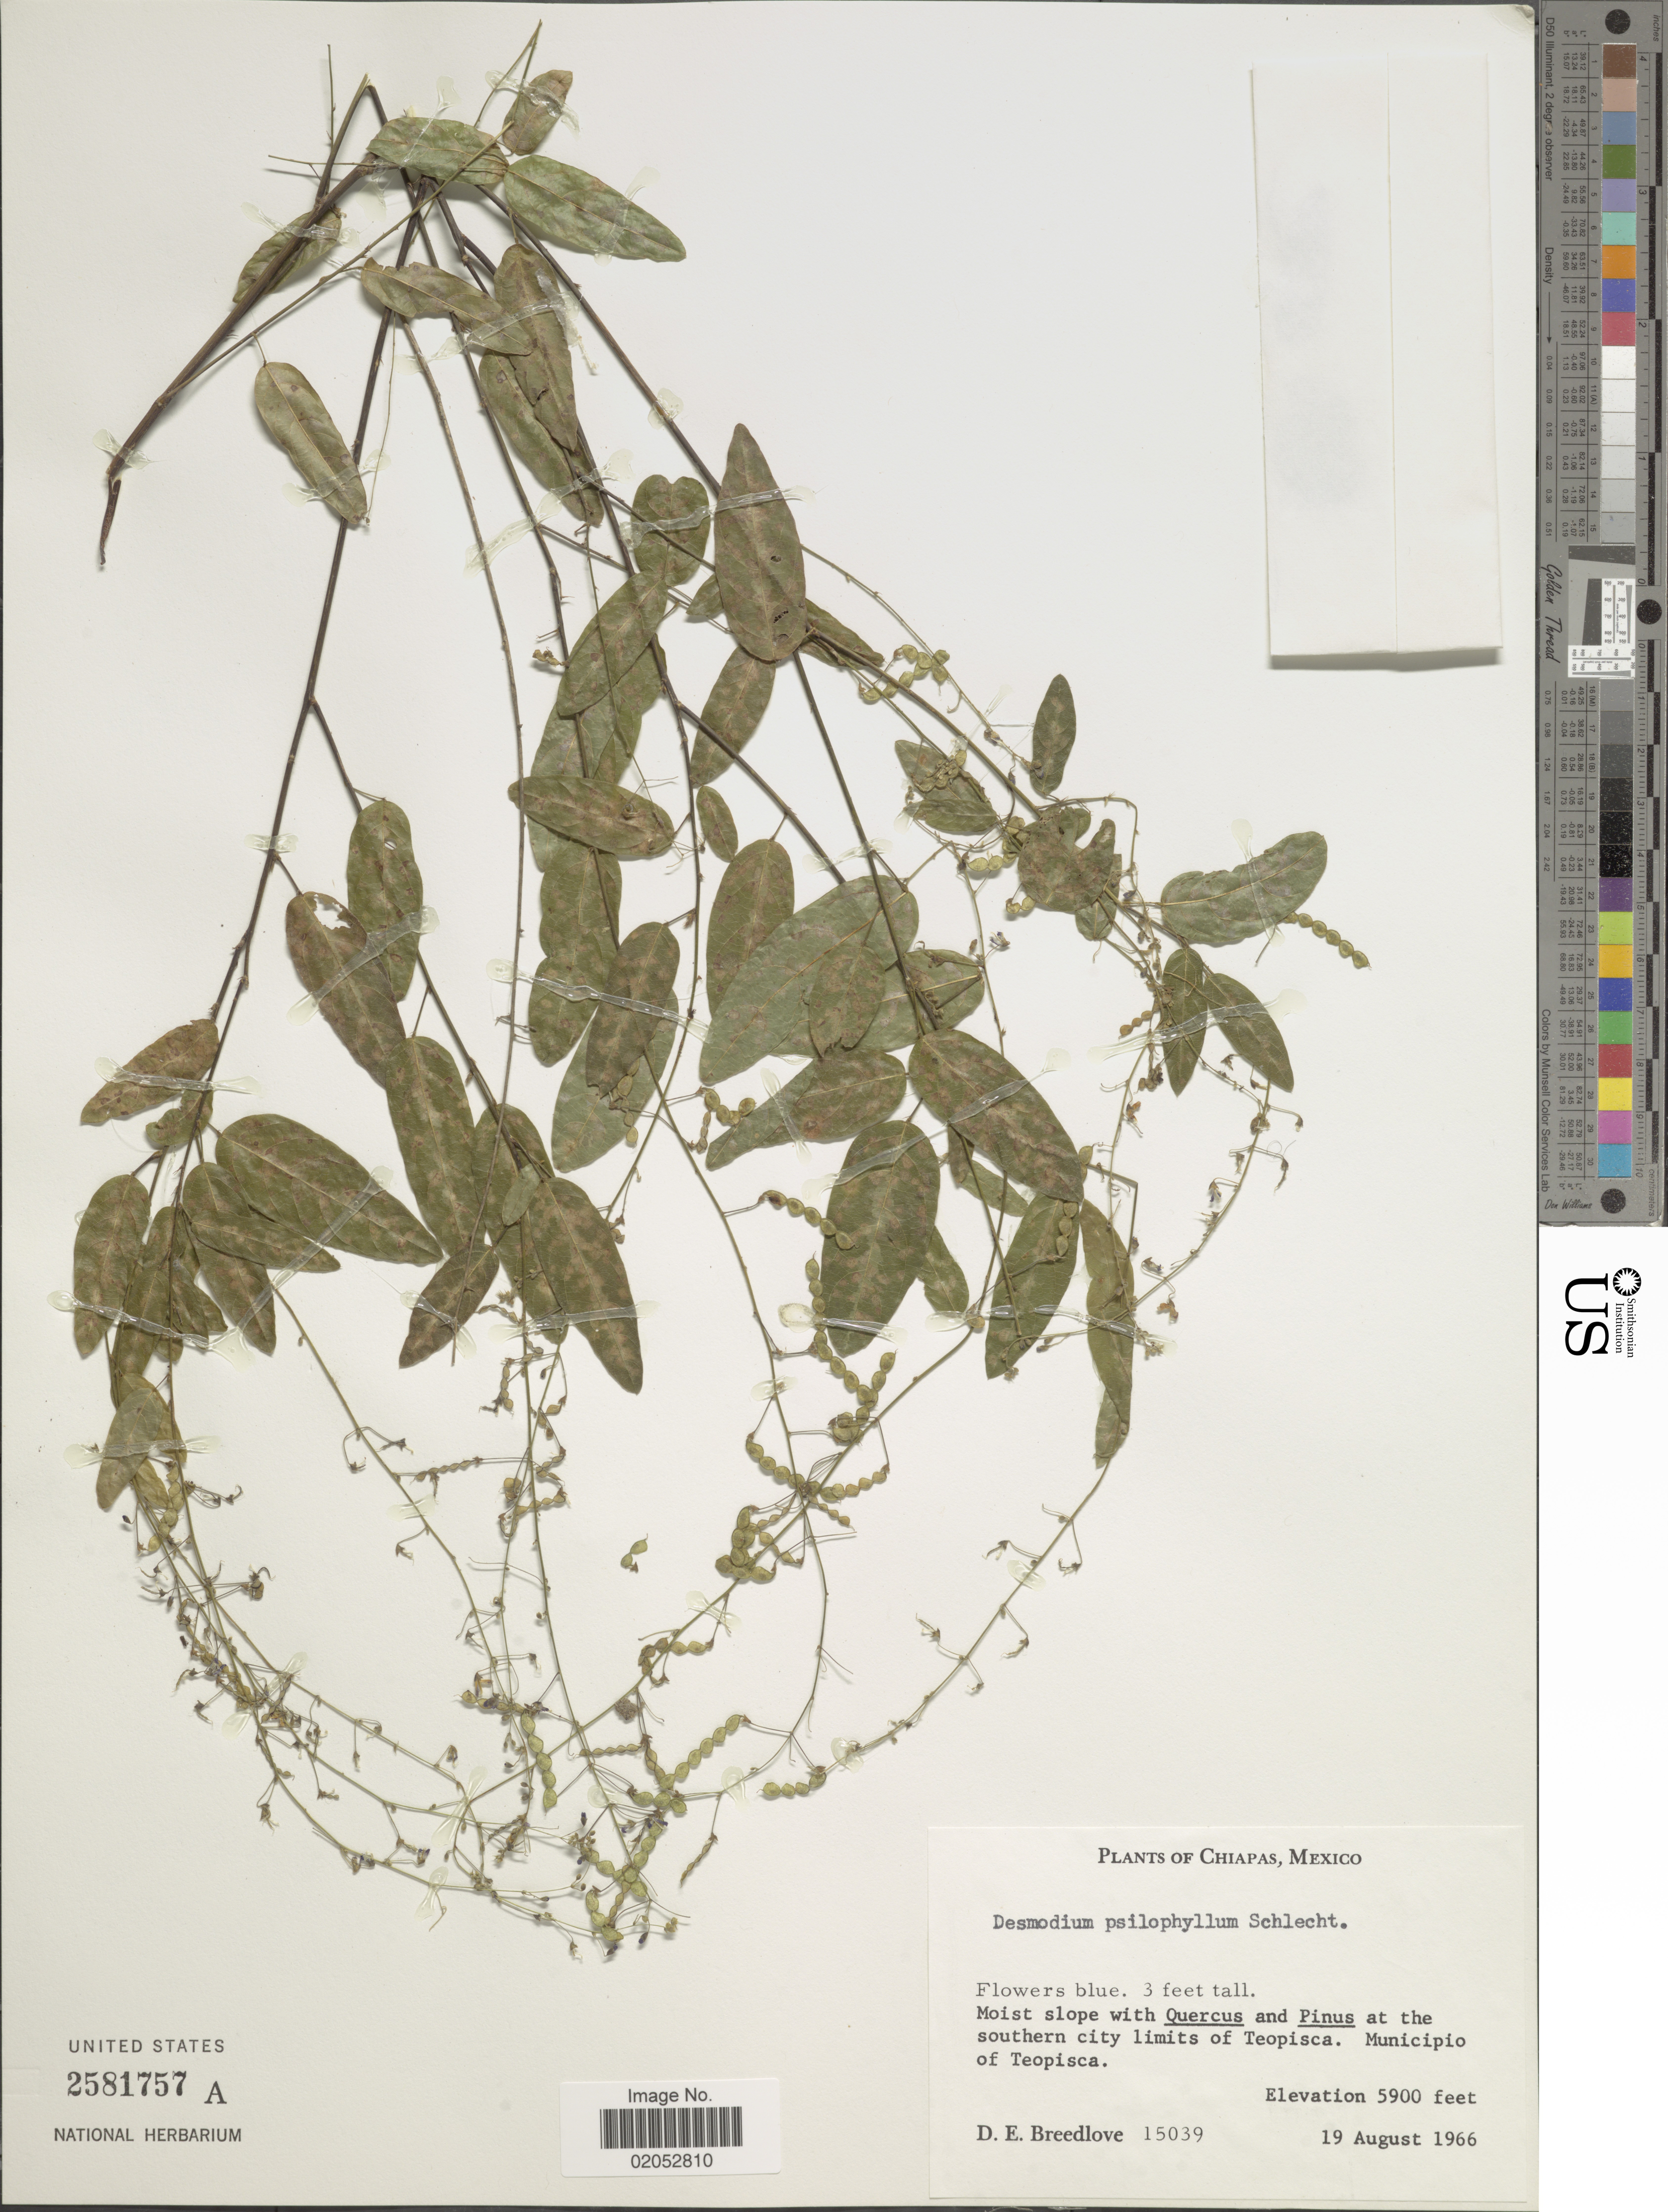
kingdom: Plantae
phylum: Tracheophyta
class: Magnoliopsida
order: Fabales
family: Fabaceae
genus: Desmodium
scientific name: Desmodium psilophyllum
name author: Schltdl.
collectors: D. E. Breedlove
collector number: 15039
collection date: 1966-08-19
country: Mexico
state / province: Chiapas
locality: At the southern city limits of Teopisca. Municipio of Teopisca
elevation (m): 1798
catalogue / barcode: US 2581757A